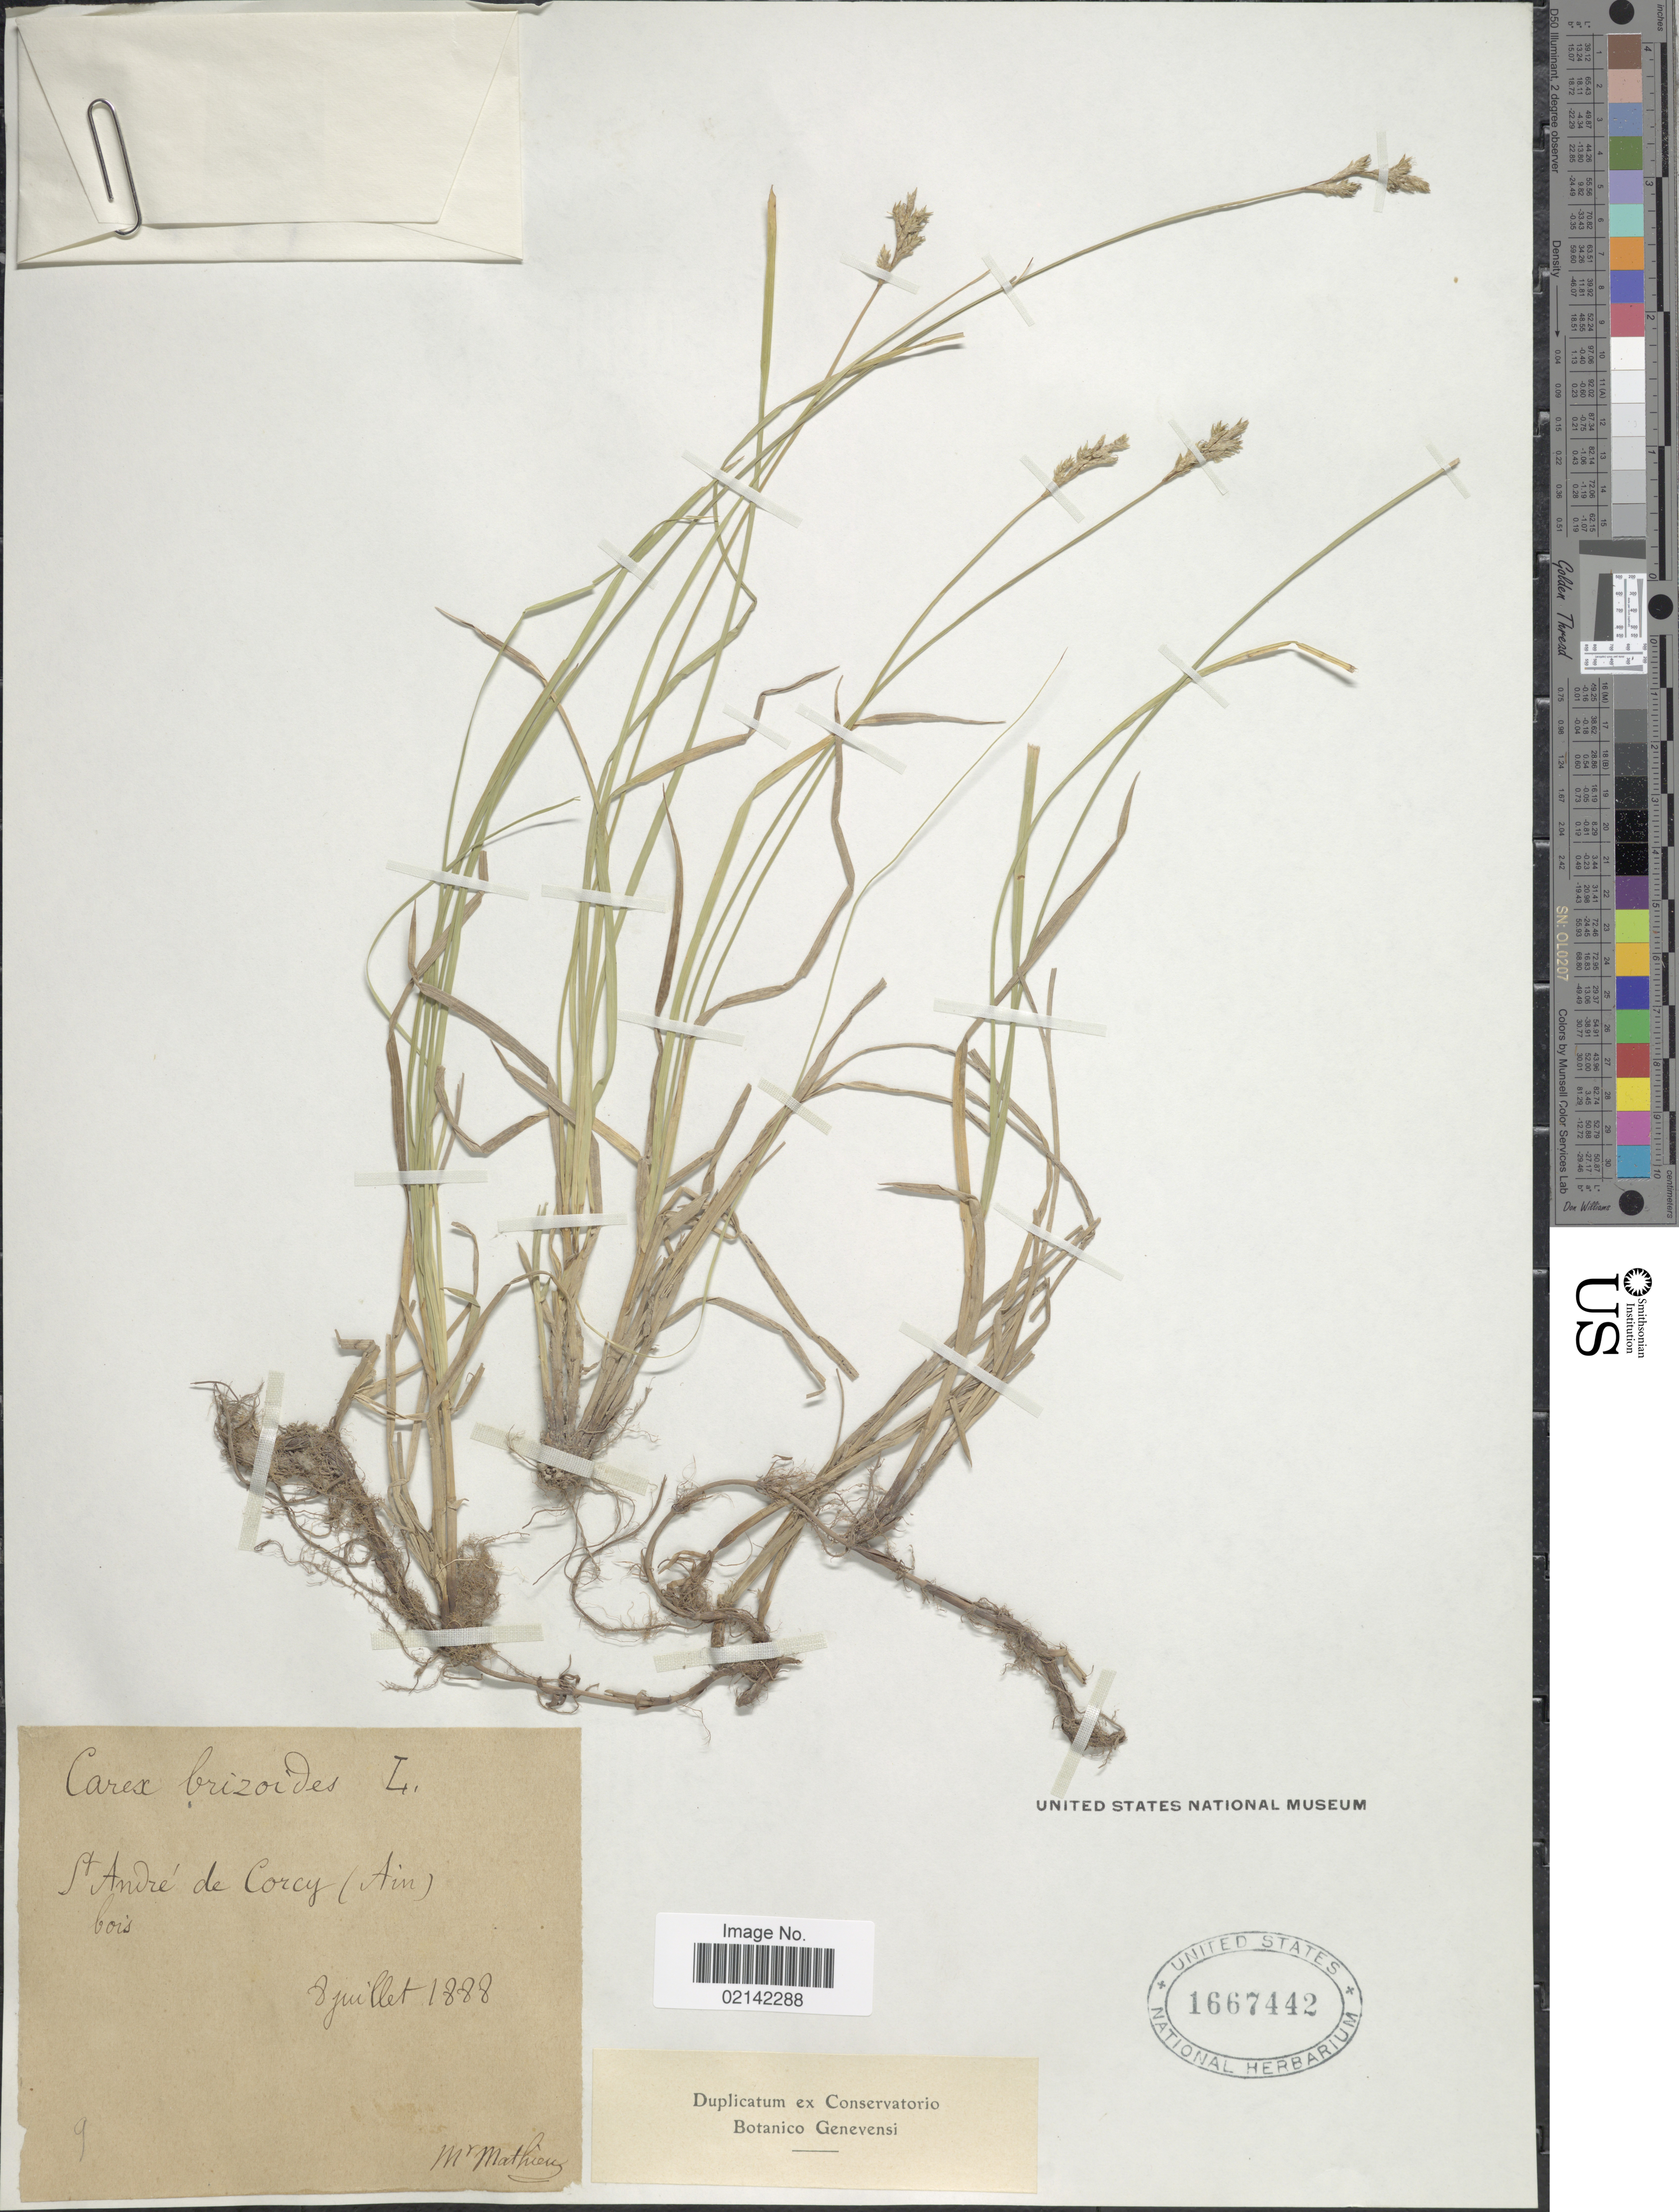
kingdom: Plantae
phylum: Tracheophyta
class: Liliopsida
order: Poales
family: Cyperaceae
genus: Carex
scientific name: Carex brizoides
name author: L.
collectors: Mathieu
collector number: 9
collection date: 1888-07-08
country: France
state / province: Auvergne-Rhône-Alpes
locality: St André de Corcy (Ain)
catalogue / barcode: US 1667442